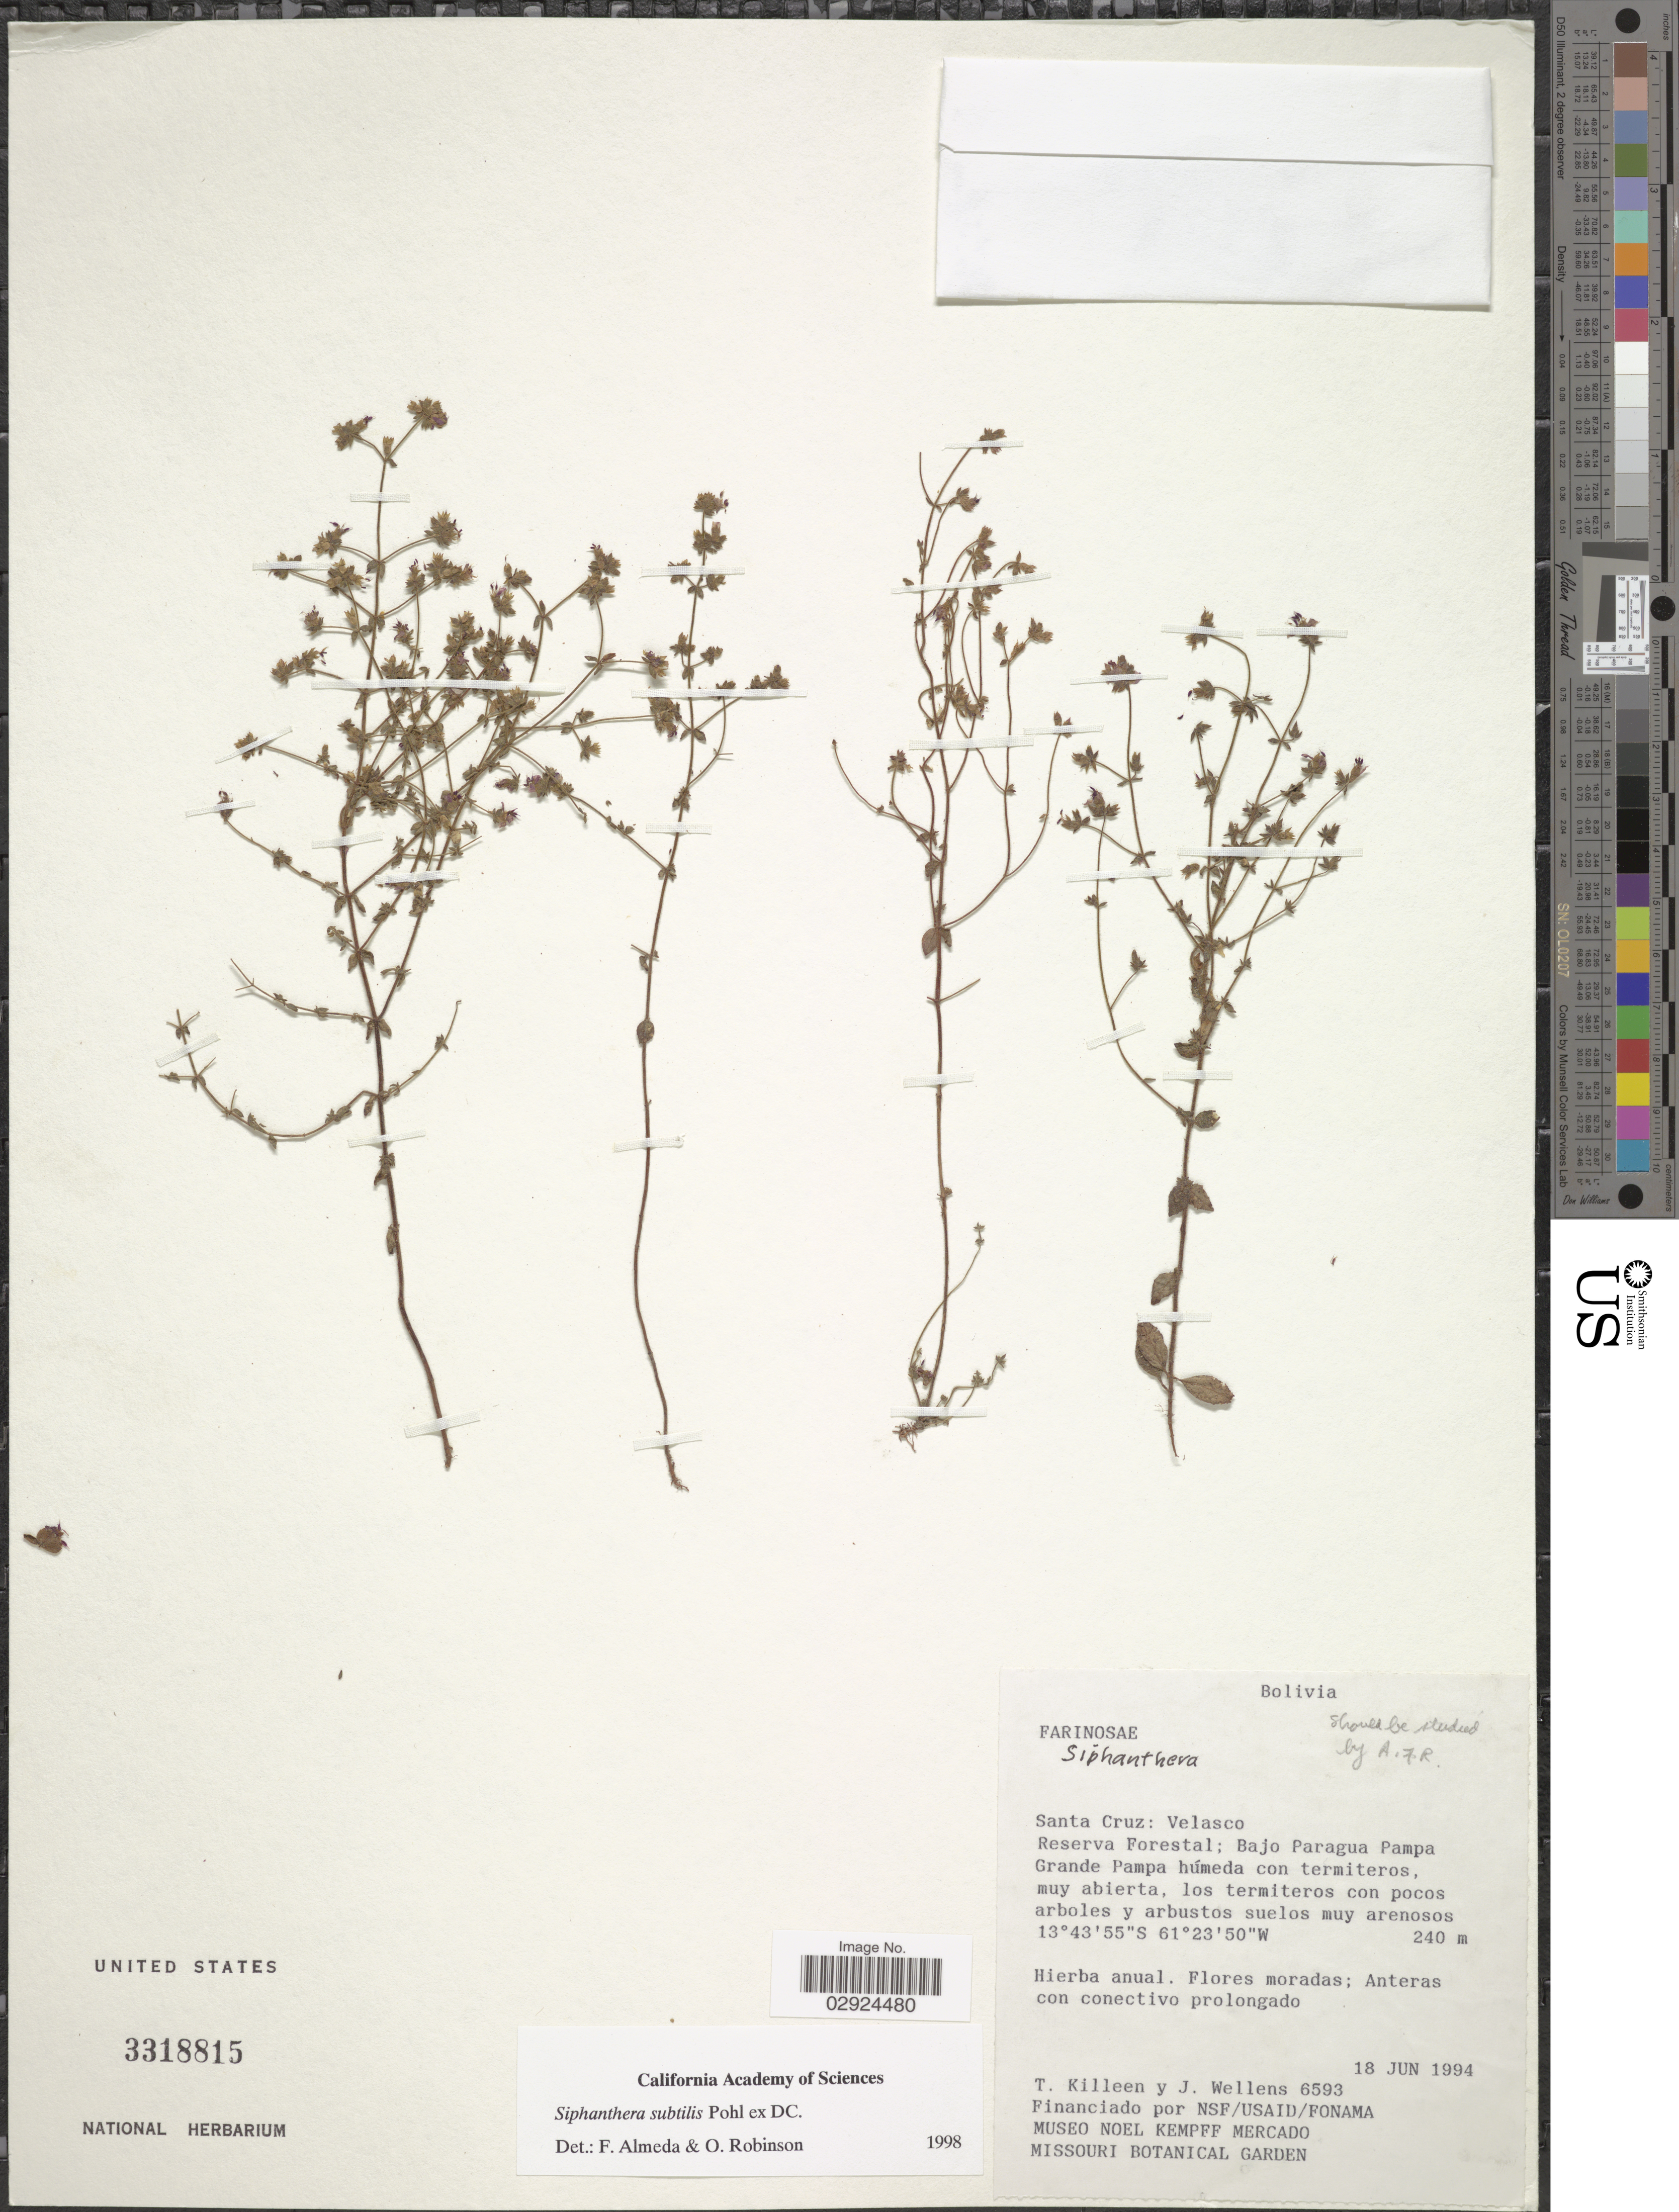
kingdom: Plantae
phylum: Tracheophyta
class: Magnoliopsida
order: Myrtales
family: Melastomataceae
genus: Siphanthera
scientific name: Siphanthera subtilis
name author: Pohl ex DC.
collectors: T. J. Killeen & J. Wellens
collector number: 6593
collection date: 1994-06-18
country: Bolivia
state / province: Santa Cruz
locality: Velasco. Reserva Forestal: Bajo Paragua Pampa Grande Pampa húmeda con termiteros.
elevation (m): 240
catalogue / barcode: US 3318815